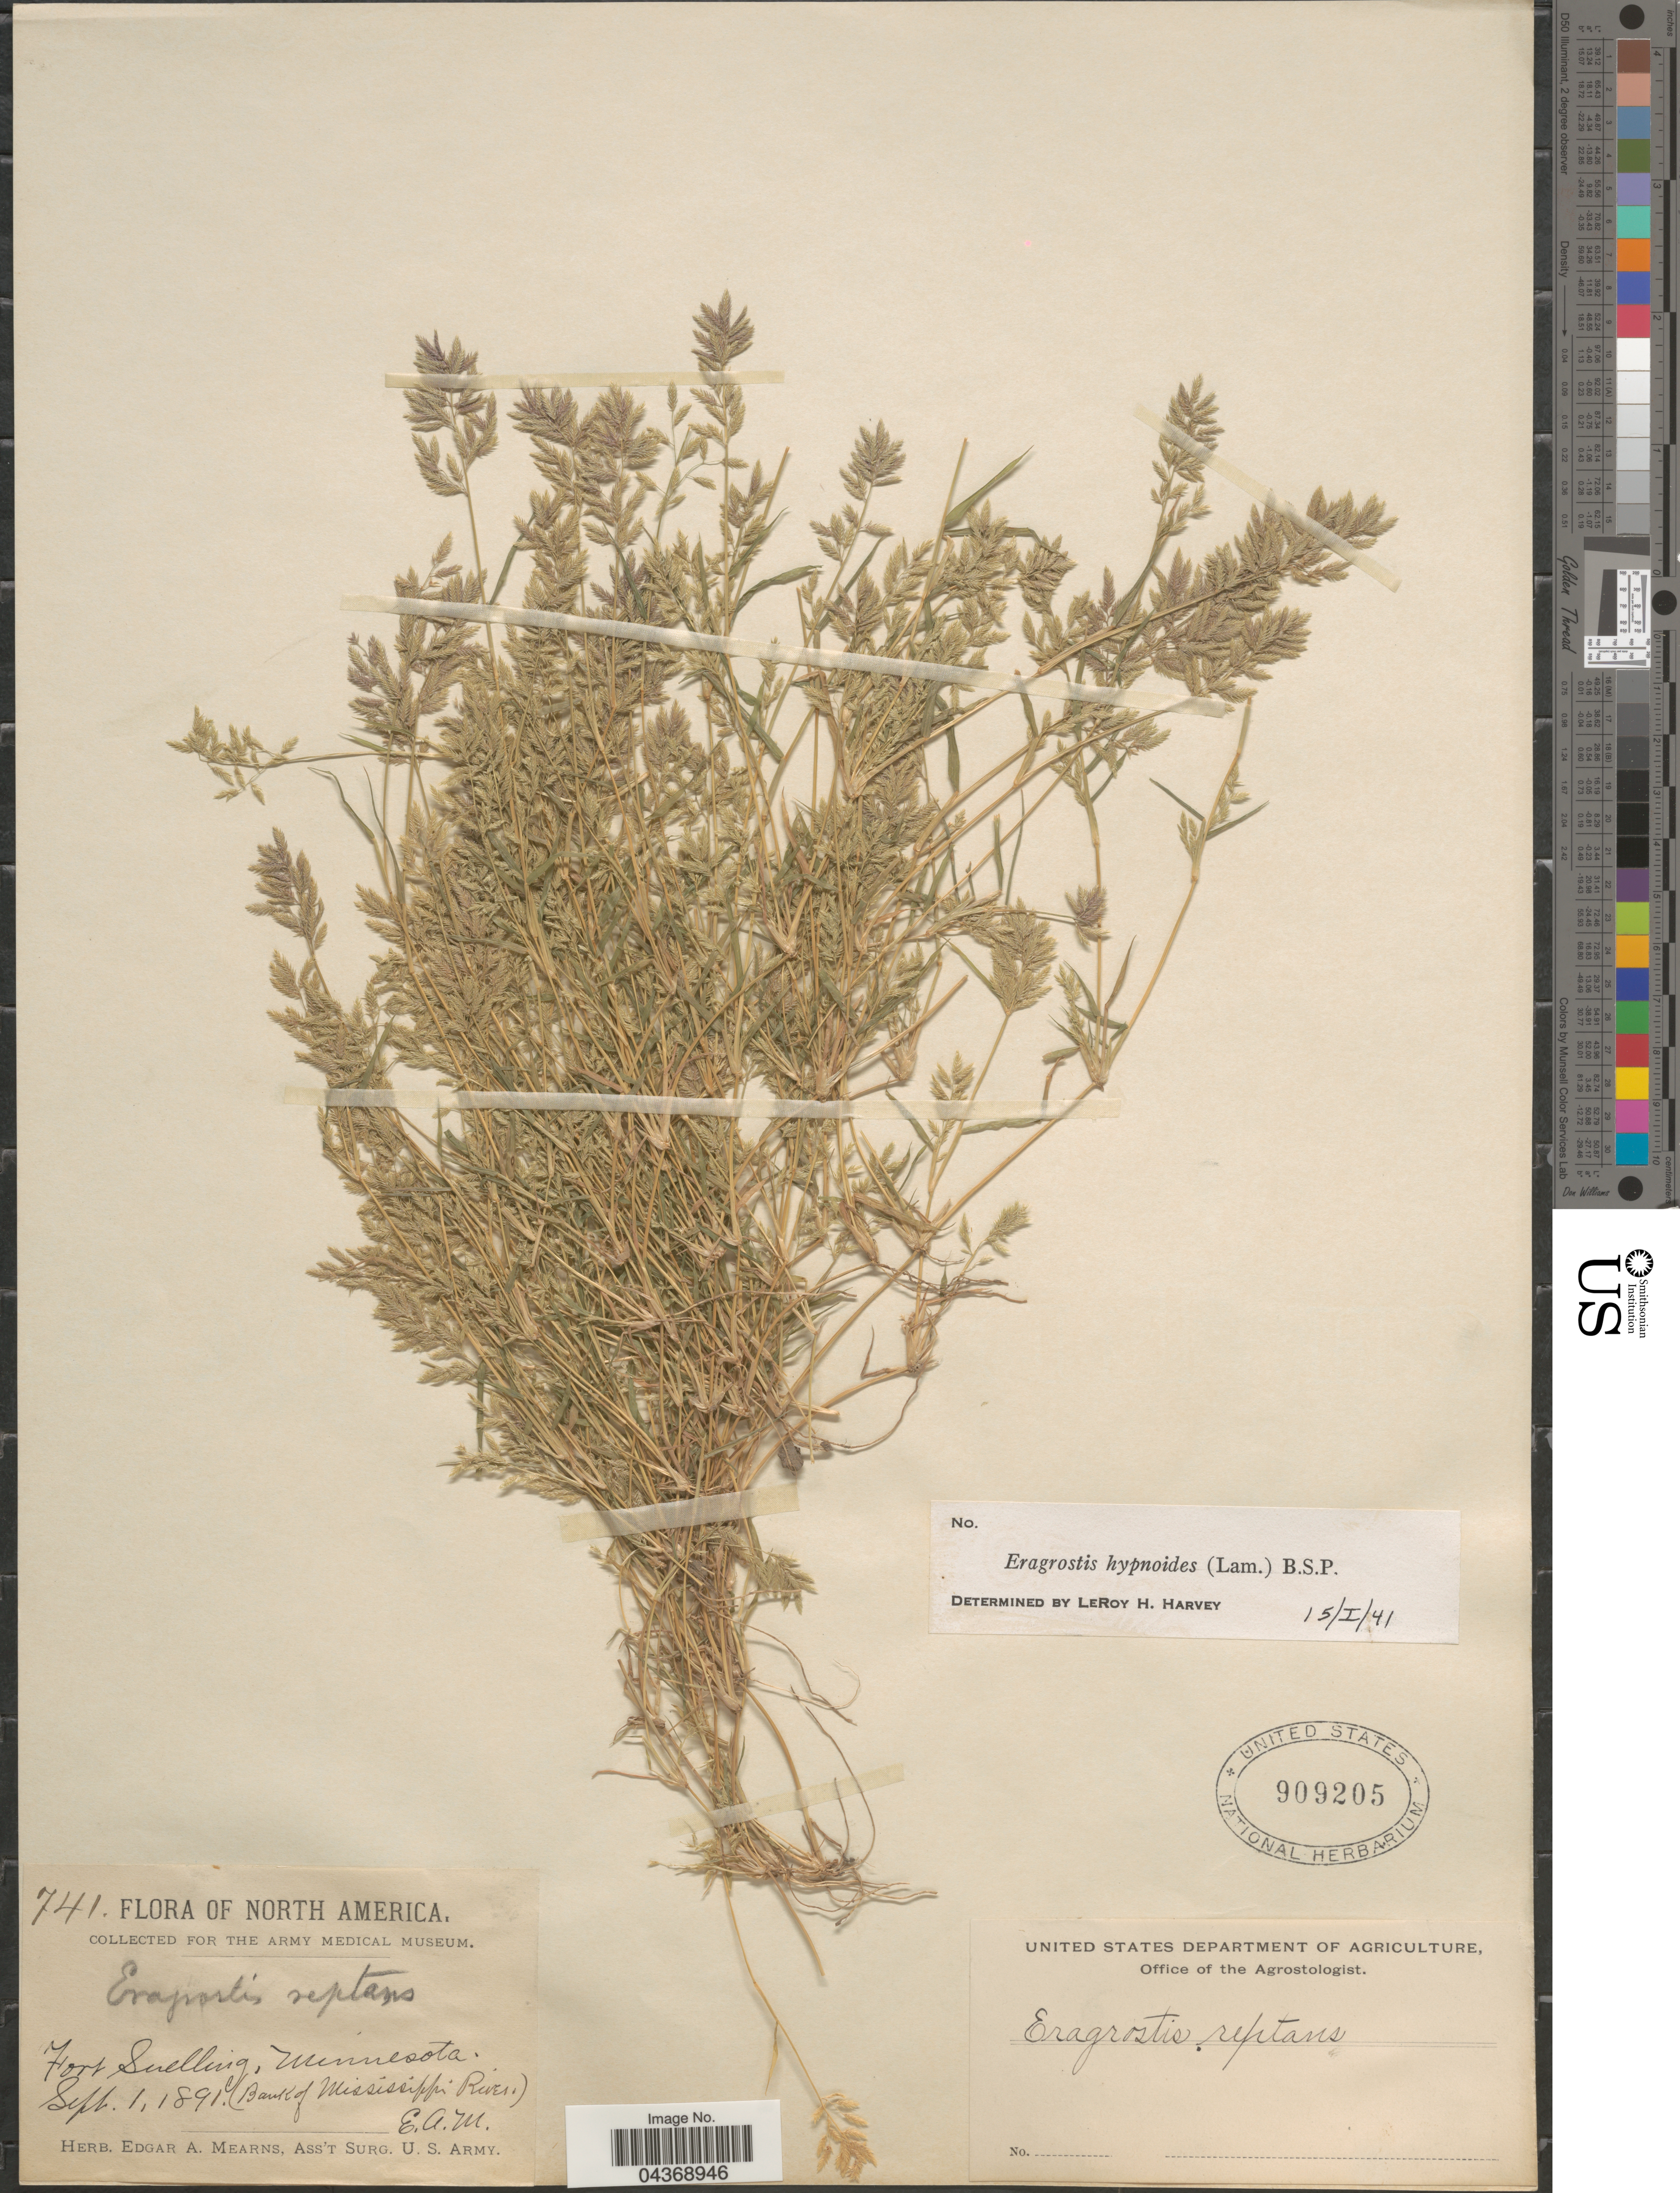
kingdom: Plantae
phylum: Tracheophyta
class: Liliopsida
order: Poales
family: Poaceae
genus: Eragrostis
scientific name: Eragrostis intermedia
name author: Hitchc.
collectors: E. A. Mearns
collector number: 741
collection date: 1891-09-01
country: United States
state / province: Minnesota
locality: Fort Snelling. (Bank of Mississippi River.).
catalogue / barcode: US 909205